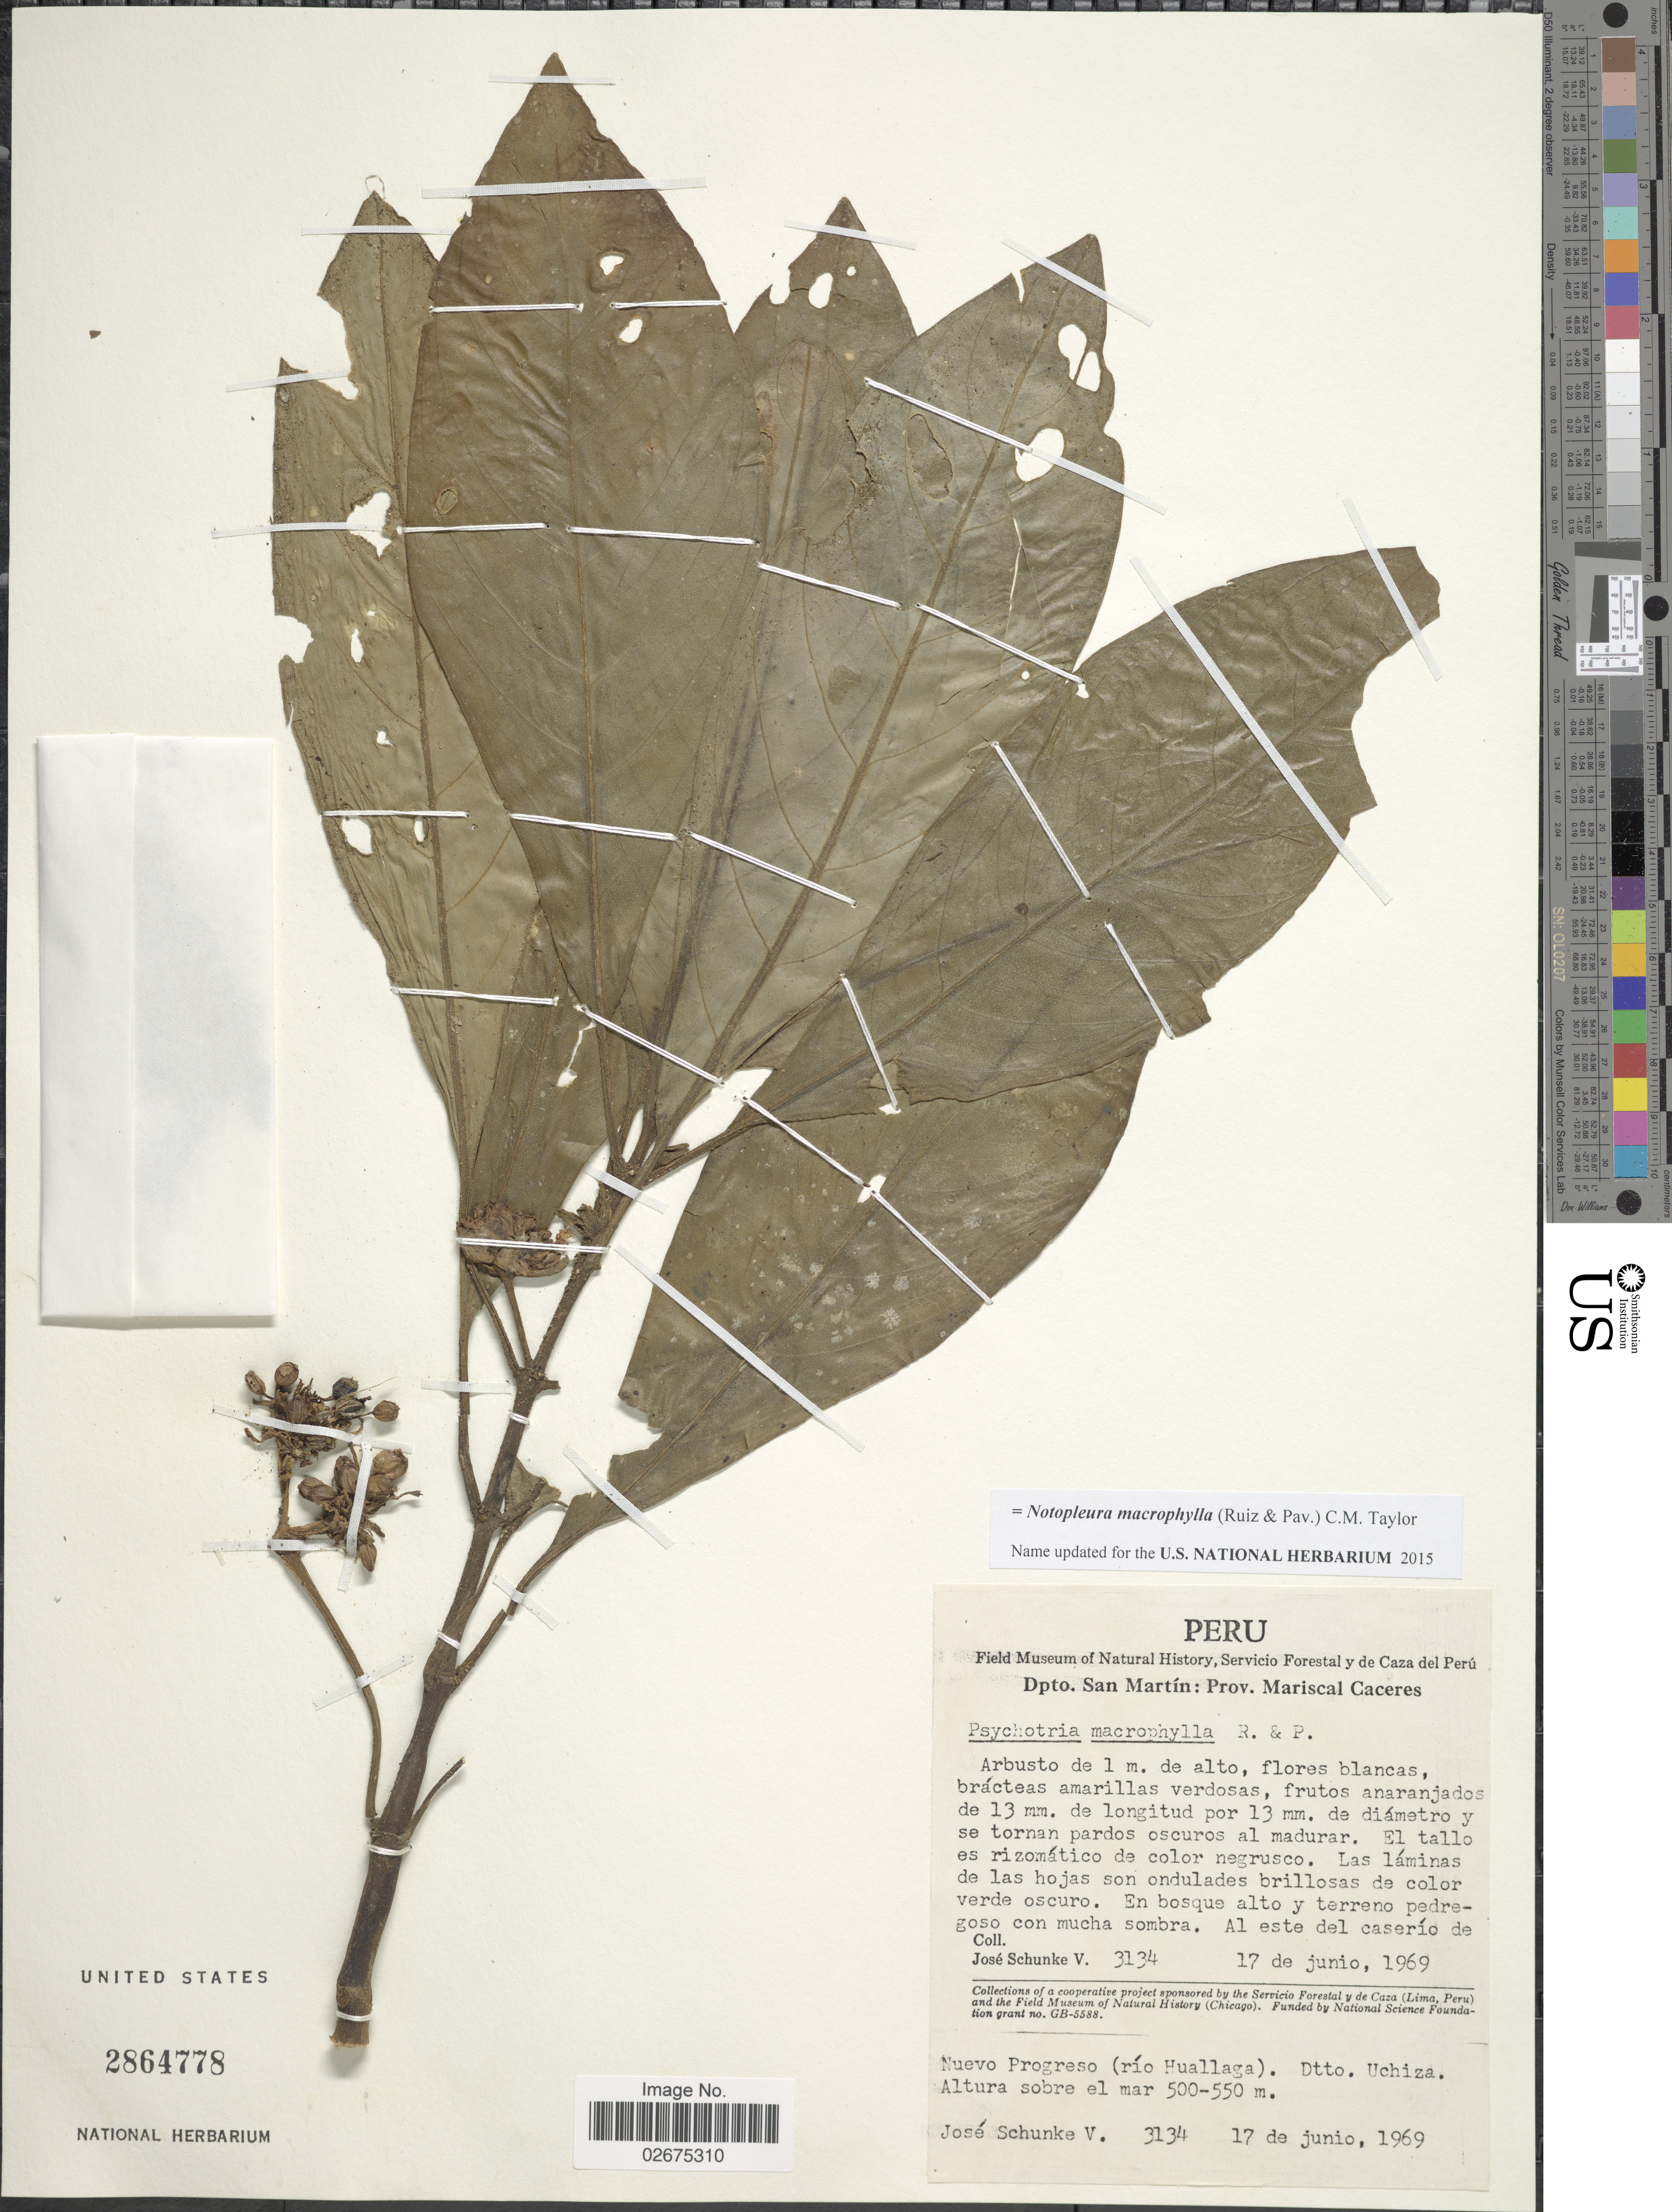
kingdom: Plantae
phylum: Tracheophyta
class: Magnoliopsida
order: Gentianales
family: Rubiaceae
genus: Notopleura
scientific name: Notopleura macrophylla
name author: (Ruiz & Pav.) C.M. Taylor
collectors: J. Schunke Vigo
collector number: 3134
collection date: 1969-06-17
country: Peru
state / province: San Martín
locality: Prov. Mariscal Caceres, En bosque alto y terreno pedregoso con mucha sombra. Al este del caserío de Nuevo Progreso (río Huallaga). Dtto Uchiza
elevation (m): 500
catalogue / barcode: US 2864778